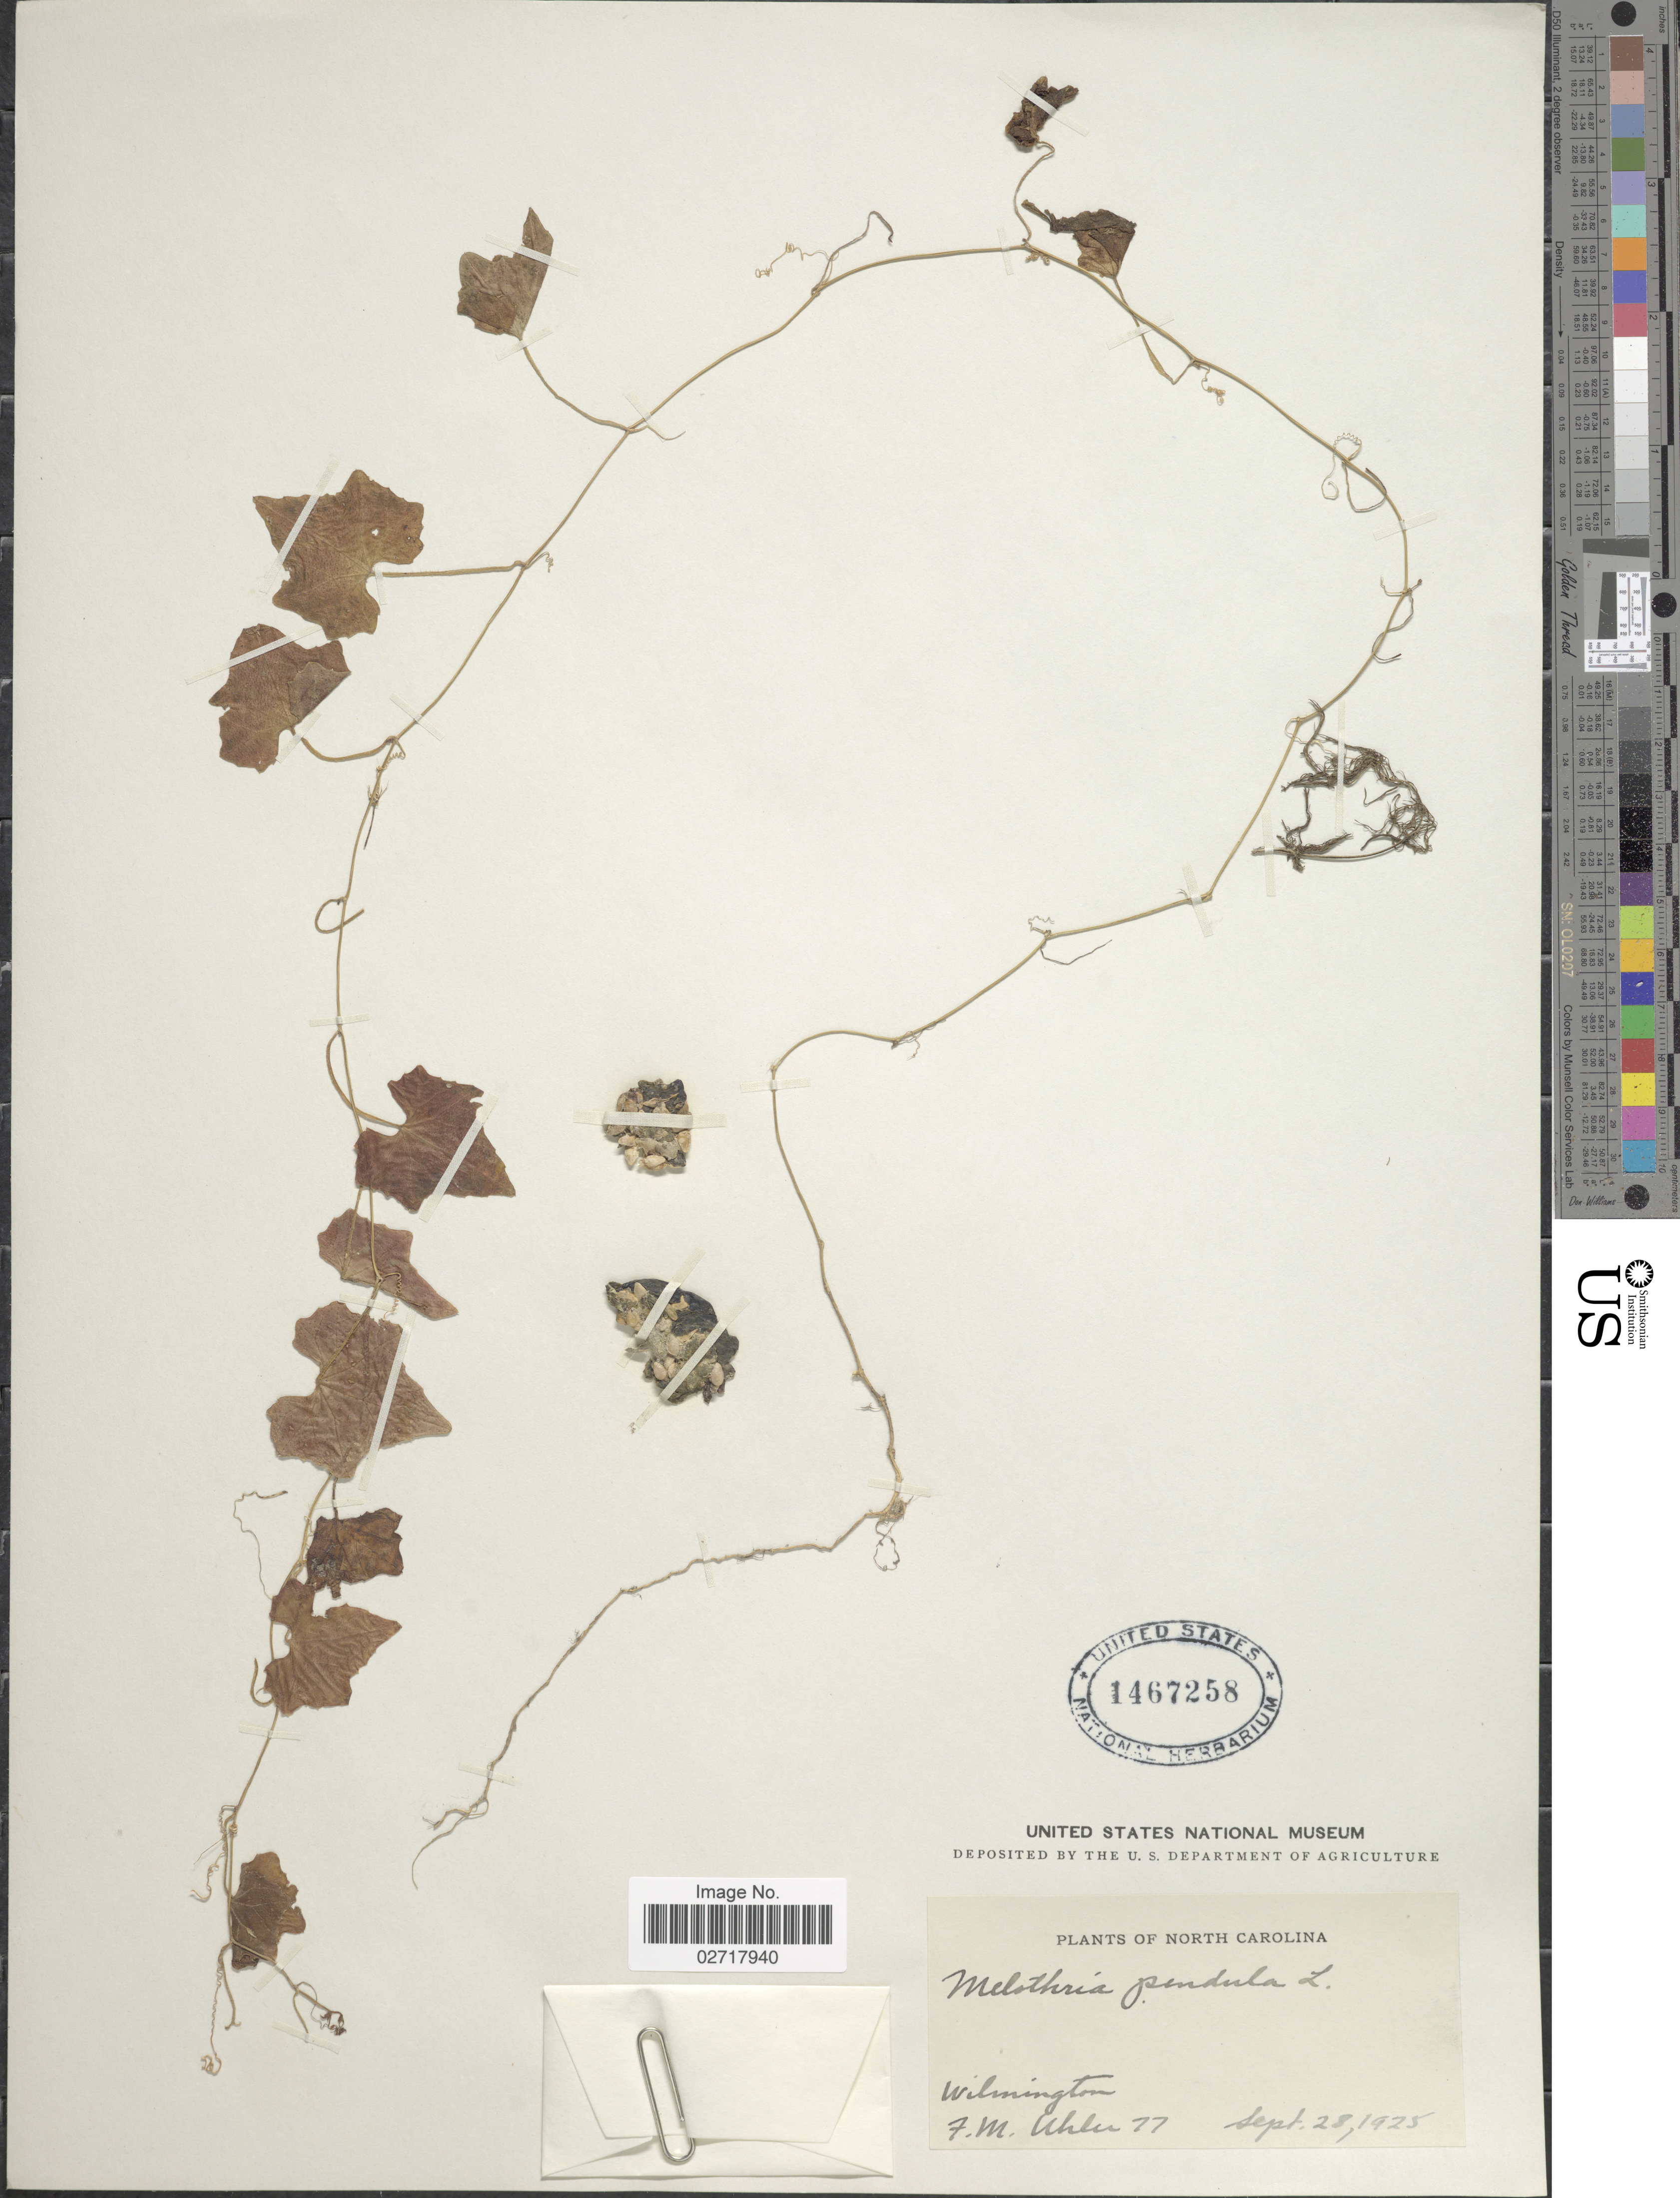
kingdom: Plantae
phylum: Tracheophyta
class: Magnoliopsida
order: Cucurbitales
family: Cucurbitaceae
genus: Melothria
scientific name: Melothria pendula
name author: L.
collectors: F. M. Uhler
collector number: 77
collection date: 1925-09-28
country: United States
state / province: North Carolina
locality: Wilmington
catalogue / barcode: US 1467258